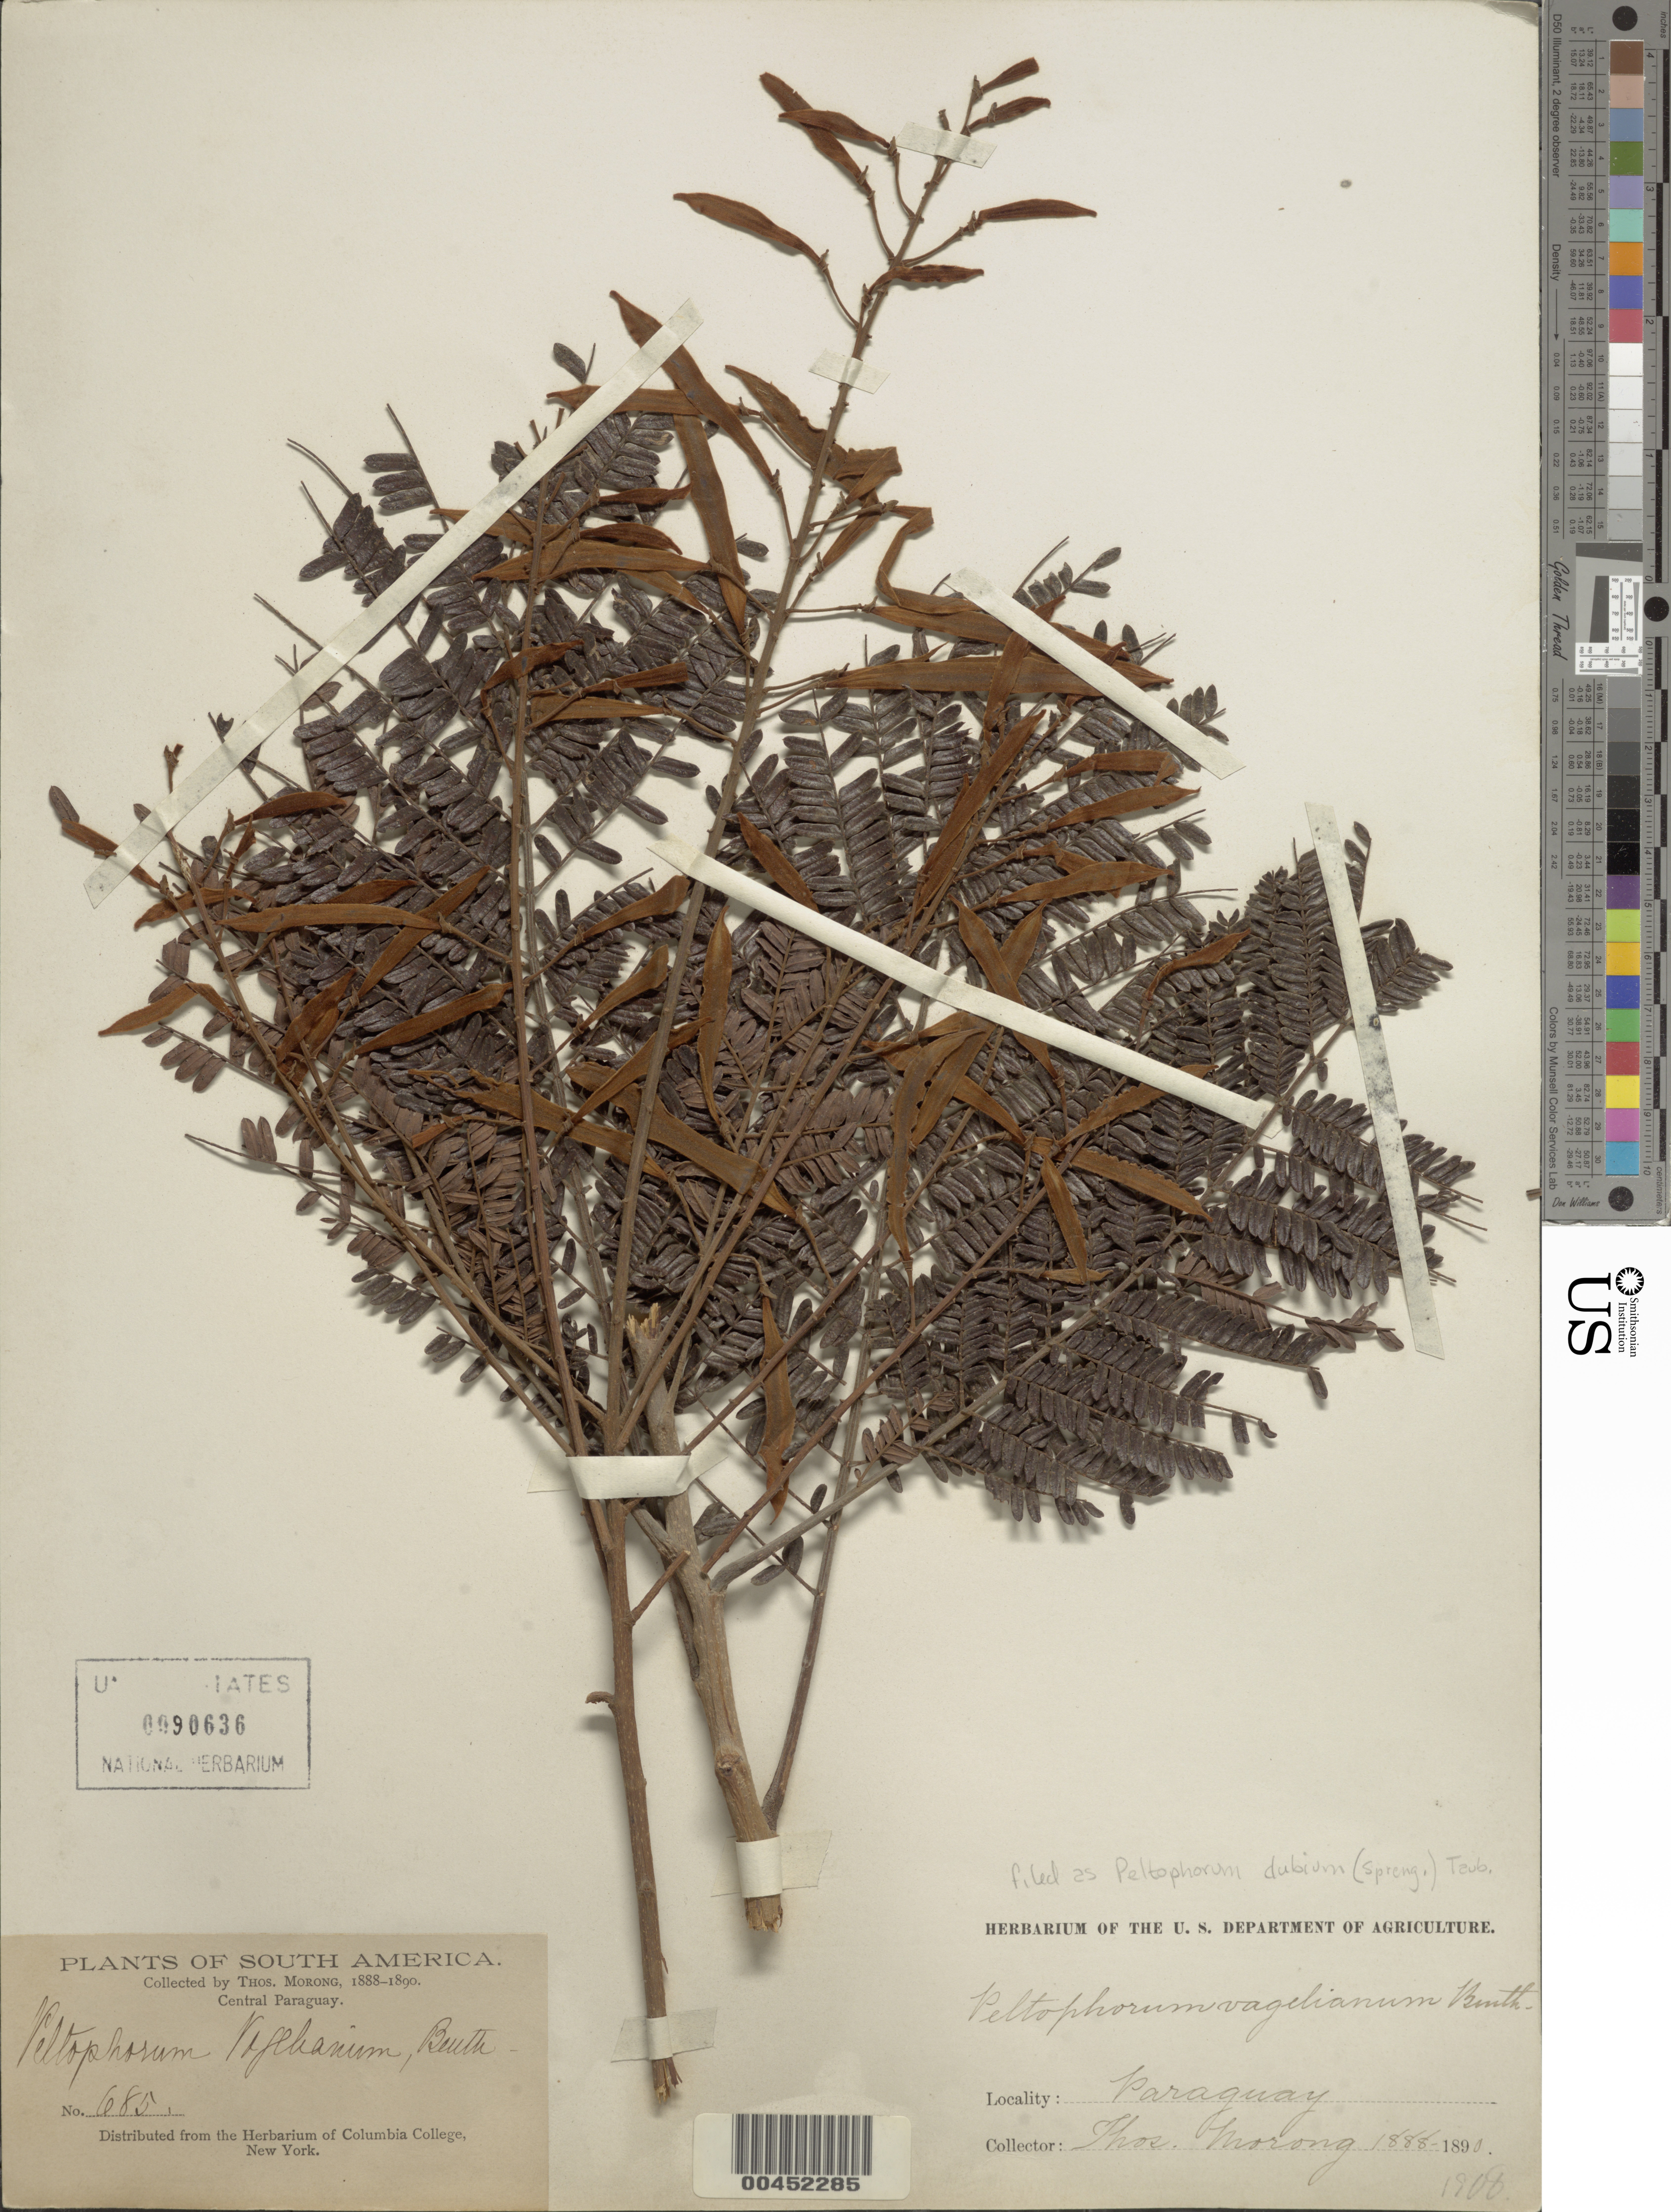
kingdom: Plantae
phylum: Tracheophyta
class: Magnoliopsida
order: Fabales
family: Fabaceae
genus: Peltophorum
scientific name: Peltophorum dubium var. dubium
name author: (Spreng.) Taub.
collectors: T. Morong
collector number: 685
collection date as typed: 1888 to -- -- 1890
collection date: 1888/1890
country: Paraguay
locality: Central paraguay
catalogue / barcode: US 90636